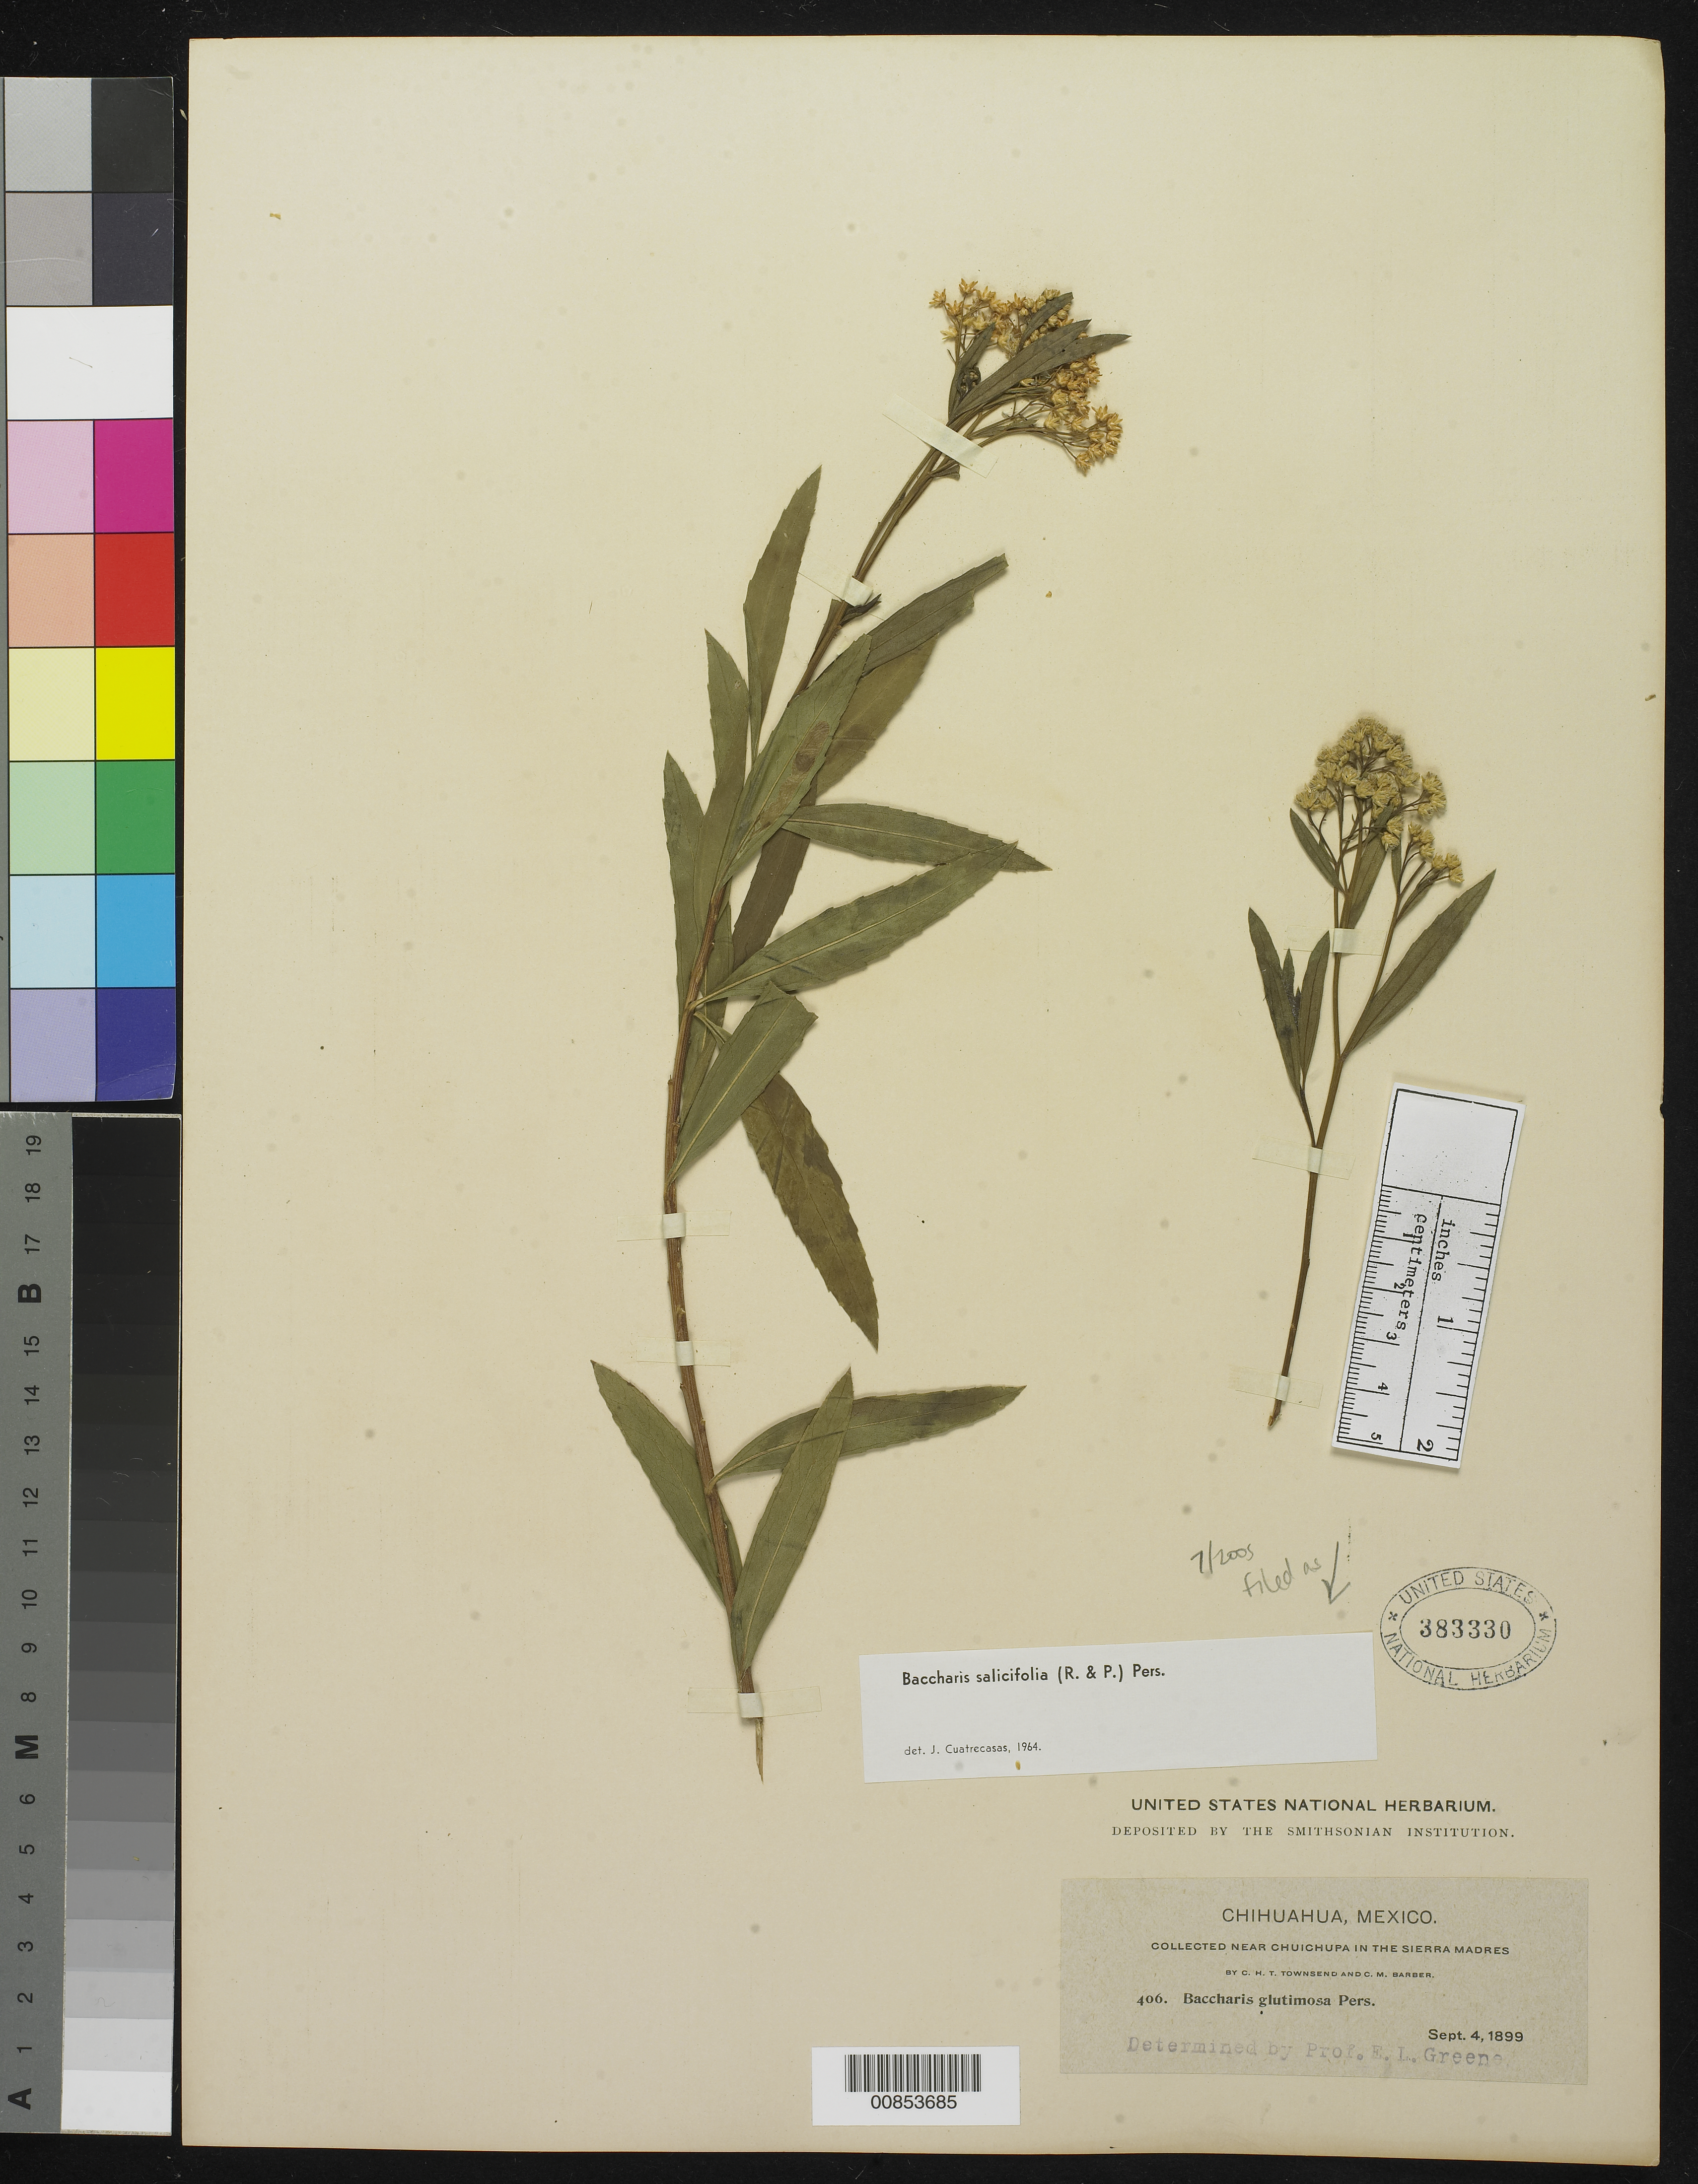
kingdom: Plantae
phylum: Tracheophyta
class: Magnoliopsida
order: Asterales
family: Asteraceae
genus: Baccharis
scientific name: Baccharis salicifolia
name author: (Ruiz & Pav.) Pers.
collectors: C. H. T. Townsend & C. Barber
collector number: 406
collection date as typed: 04 Sep 1899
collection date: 1899-09-04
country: Mexico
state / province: Chihuahua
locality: Near Chuichupa in the Sierra Madre.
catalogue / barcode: US 383330